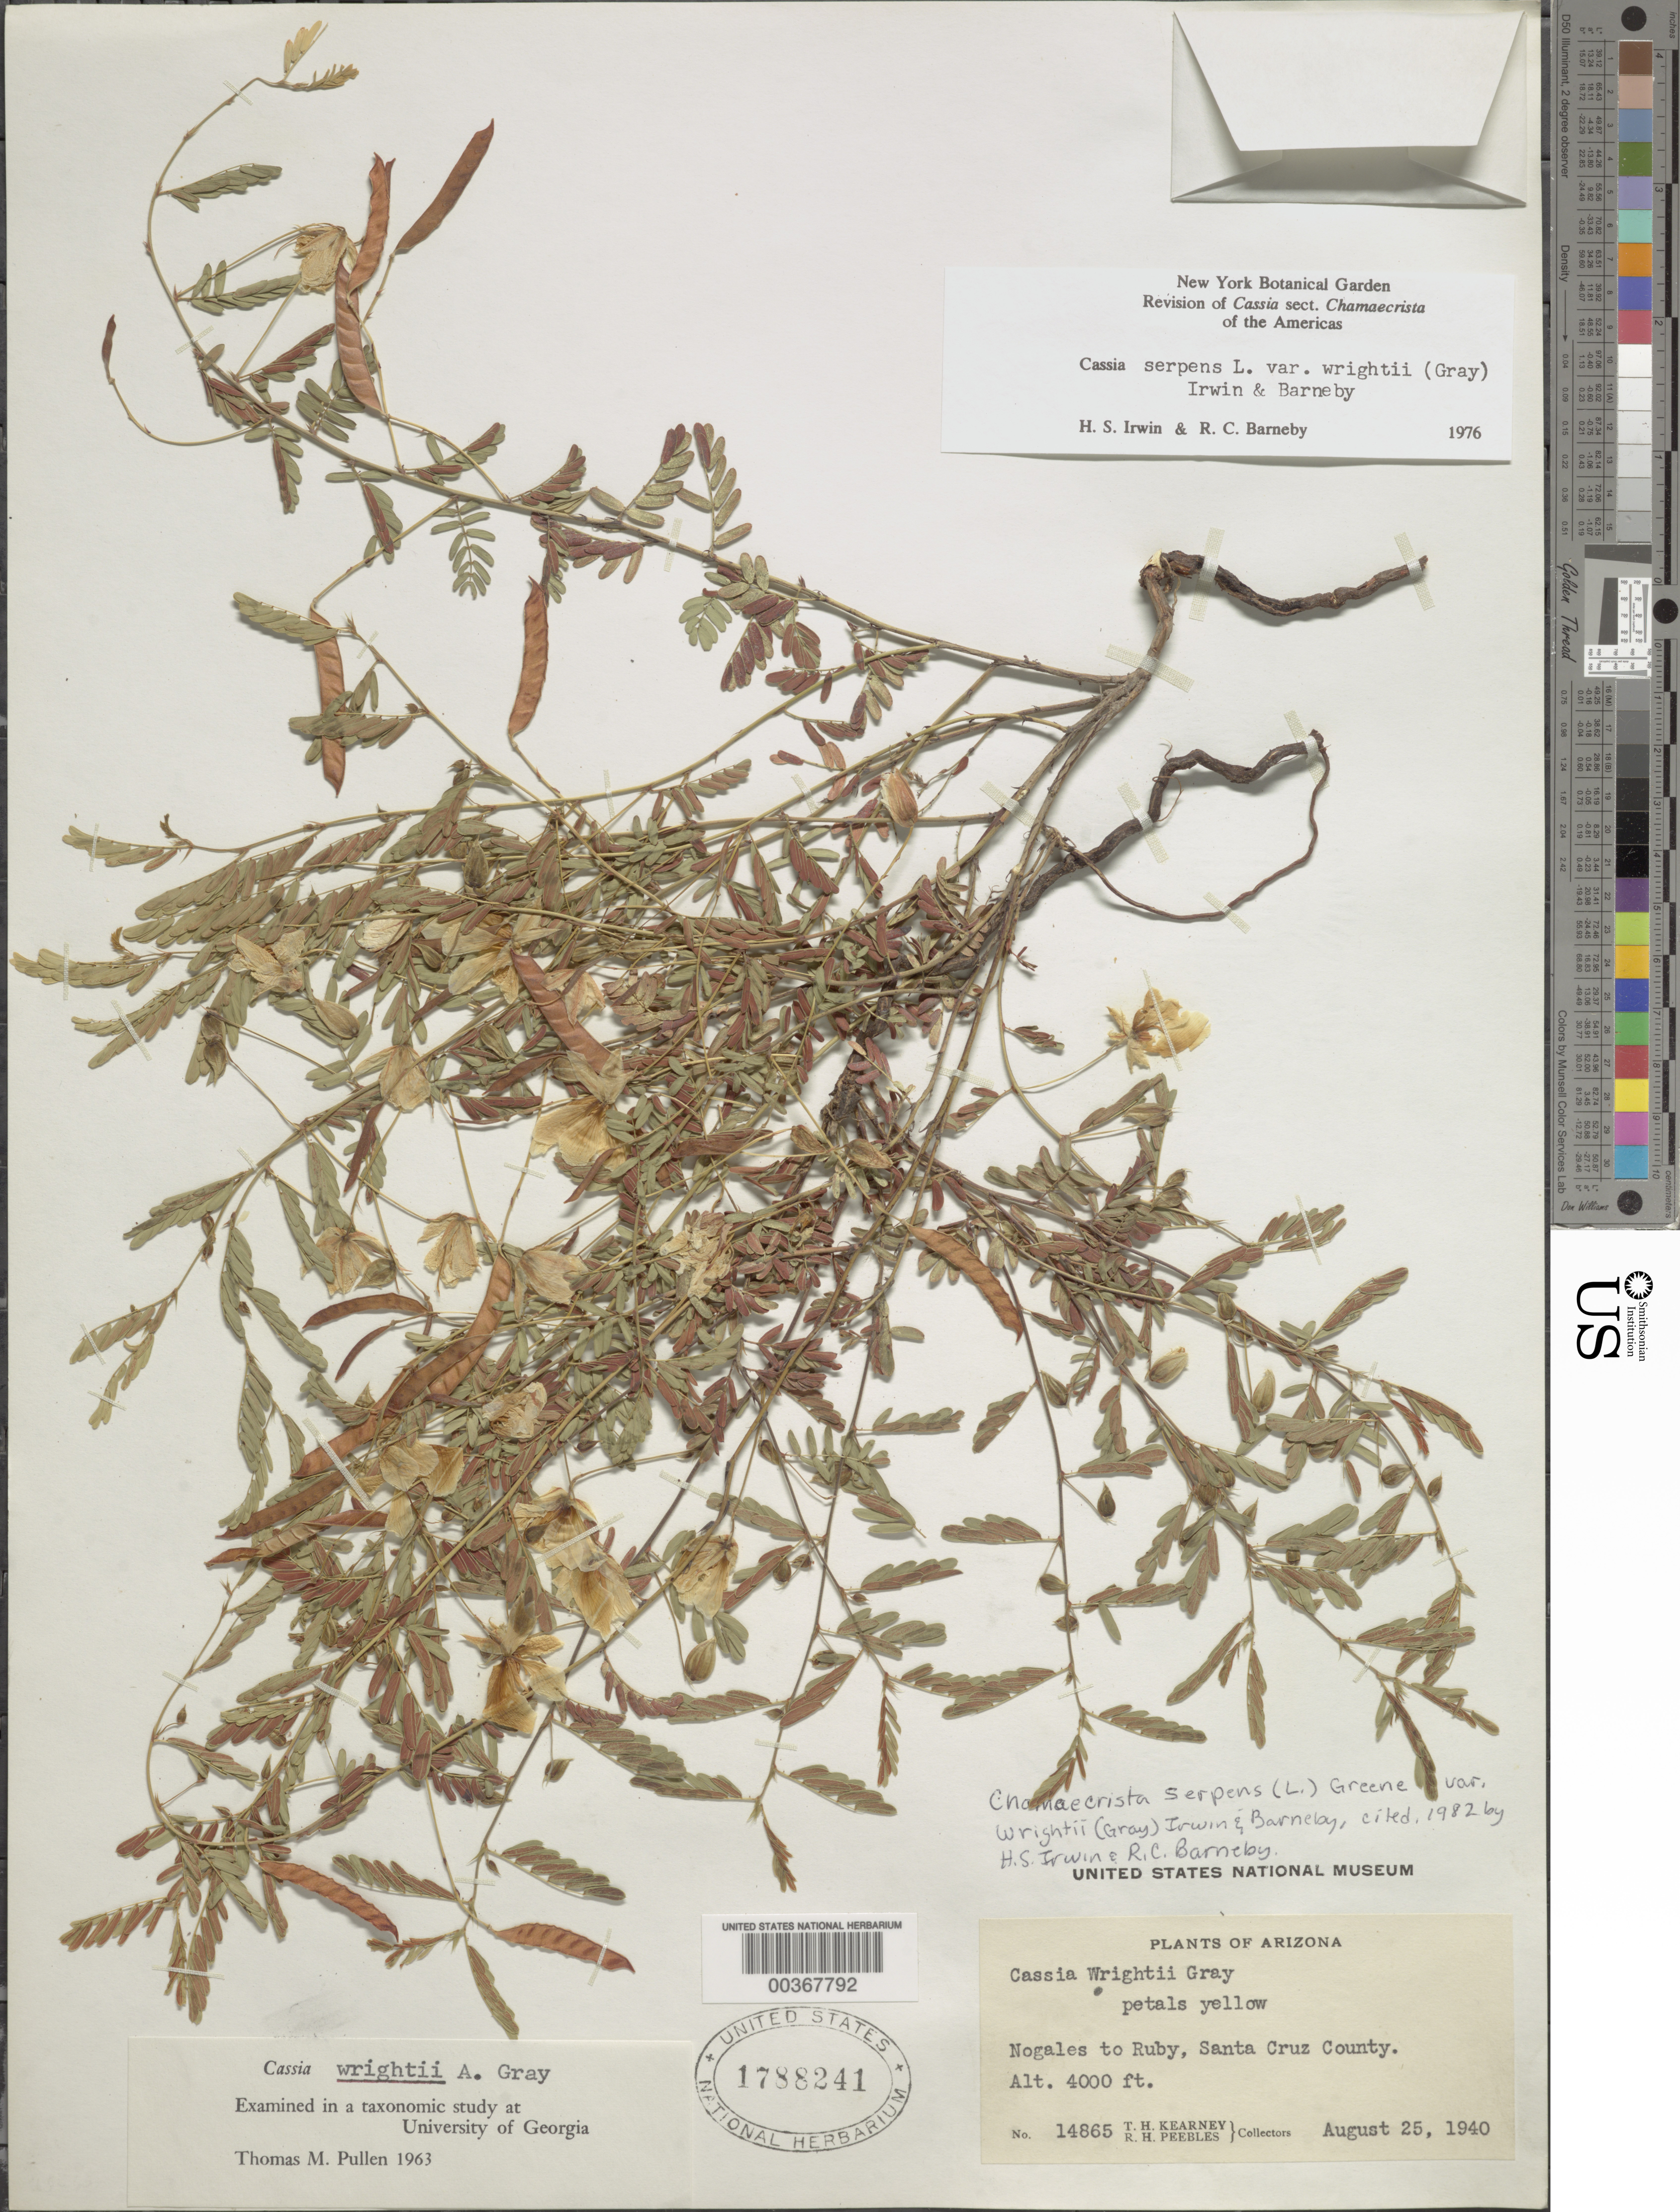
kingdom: Plantae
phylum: Tracheophyta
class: Magnoliopsida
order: Fabales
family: Fabaceae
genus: Chamaecrista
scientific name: Chamaecrista serpens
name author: (L.) Greene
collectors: T. H. Kearney & R. H. Peebles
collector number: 14865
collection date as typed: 25 Aug 1940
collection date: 1940-08-25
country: United States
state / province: Arizona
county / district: Santa Cruz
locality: Nogales to ruby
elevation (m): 1219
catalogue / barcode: US 1788241